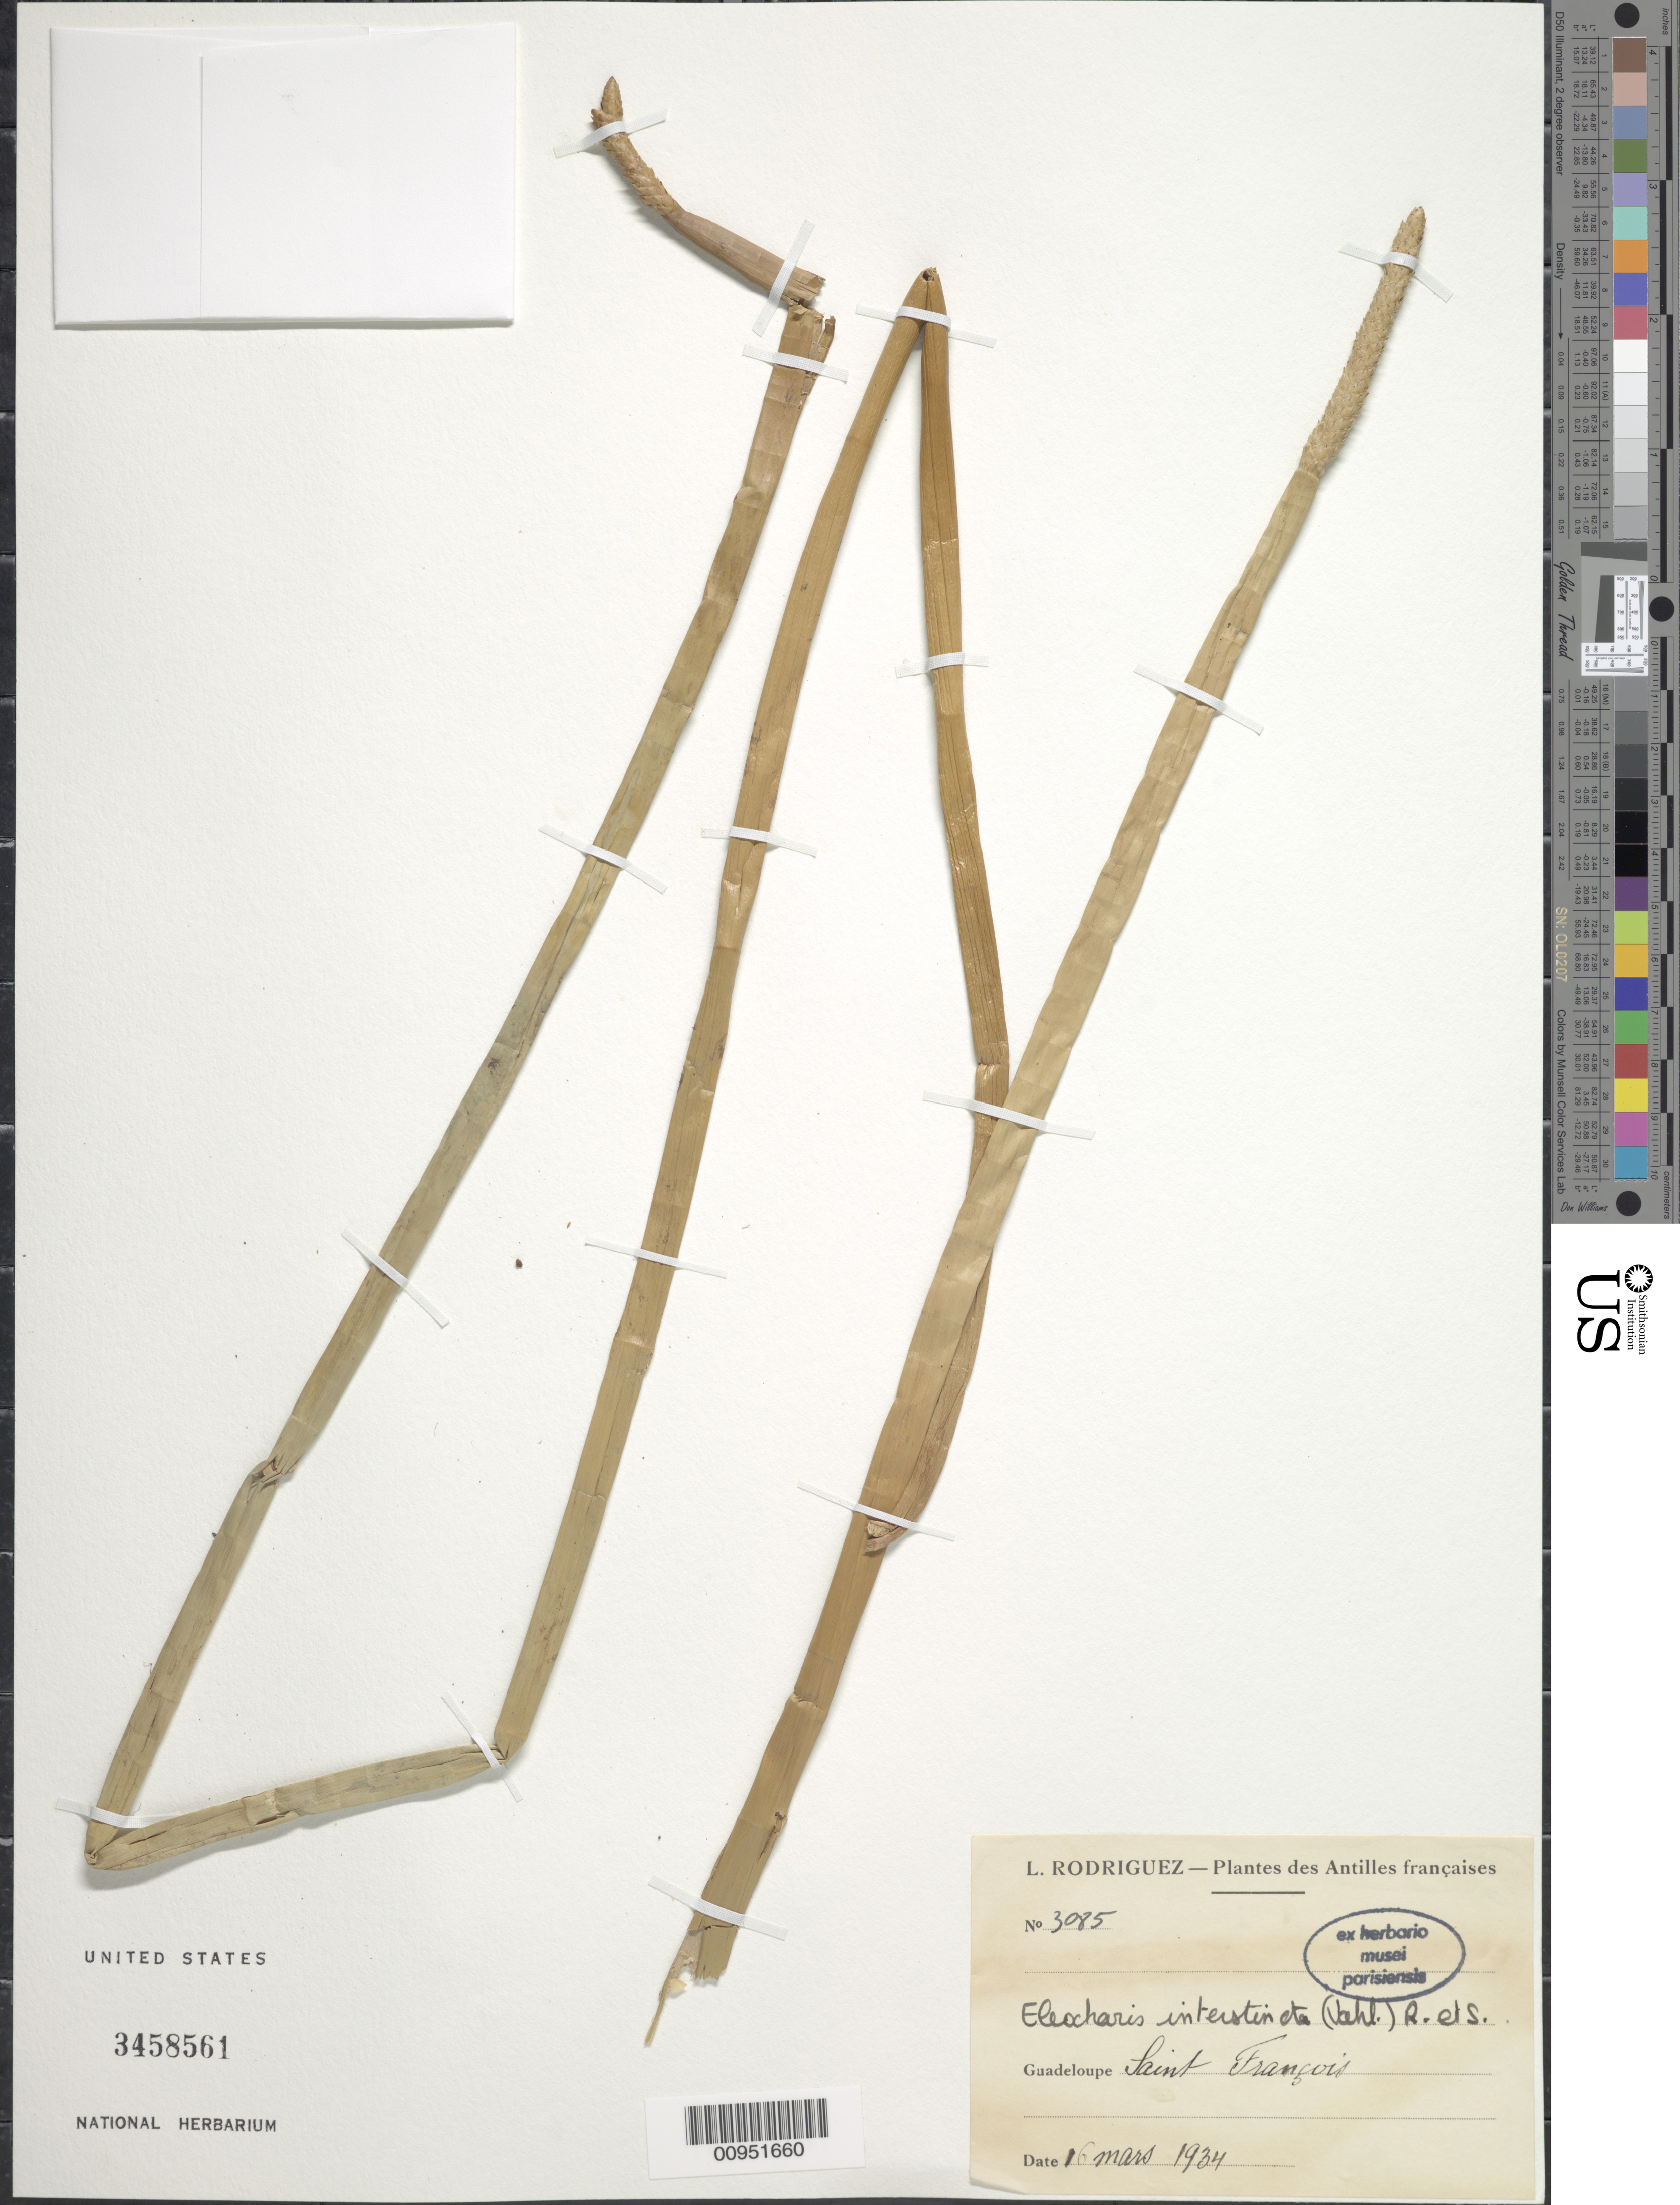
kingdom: Plantae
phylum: Tracheophyta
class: Liliopsida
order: Poales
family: Cyperaceae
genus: Eleocharis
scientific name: Eleocharis interstincta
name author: (Vahl) Roem. & Schult.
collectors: L. Rodriguez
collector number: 3085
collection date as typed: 16 Mar 1934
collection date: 1934-03-16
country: Guadeloupe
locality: St. Francis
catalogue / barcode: US 3458561